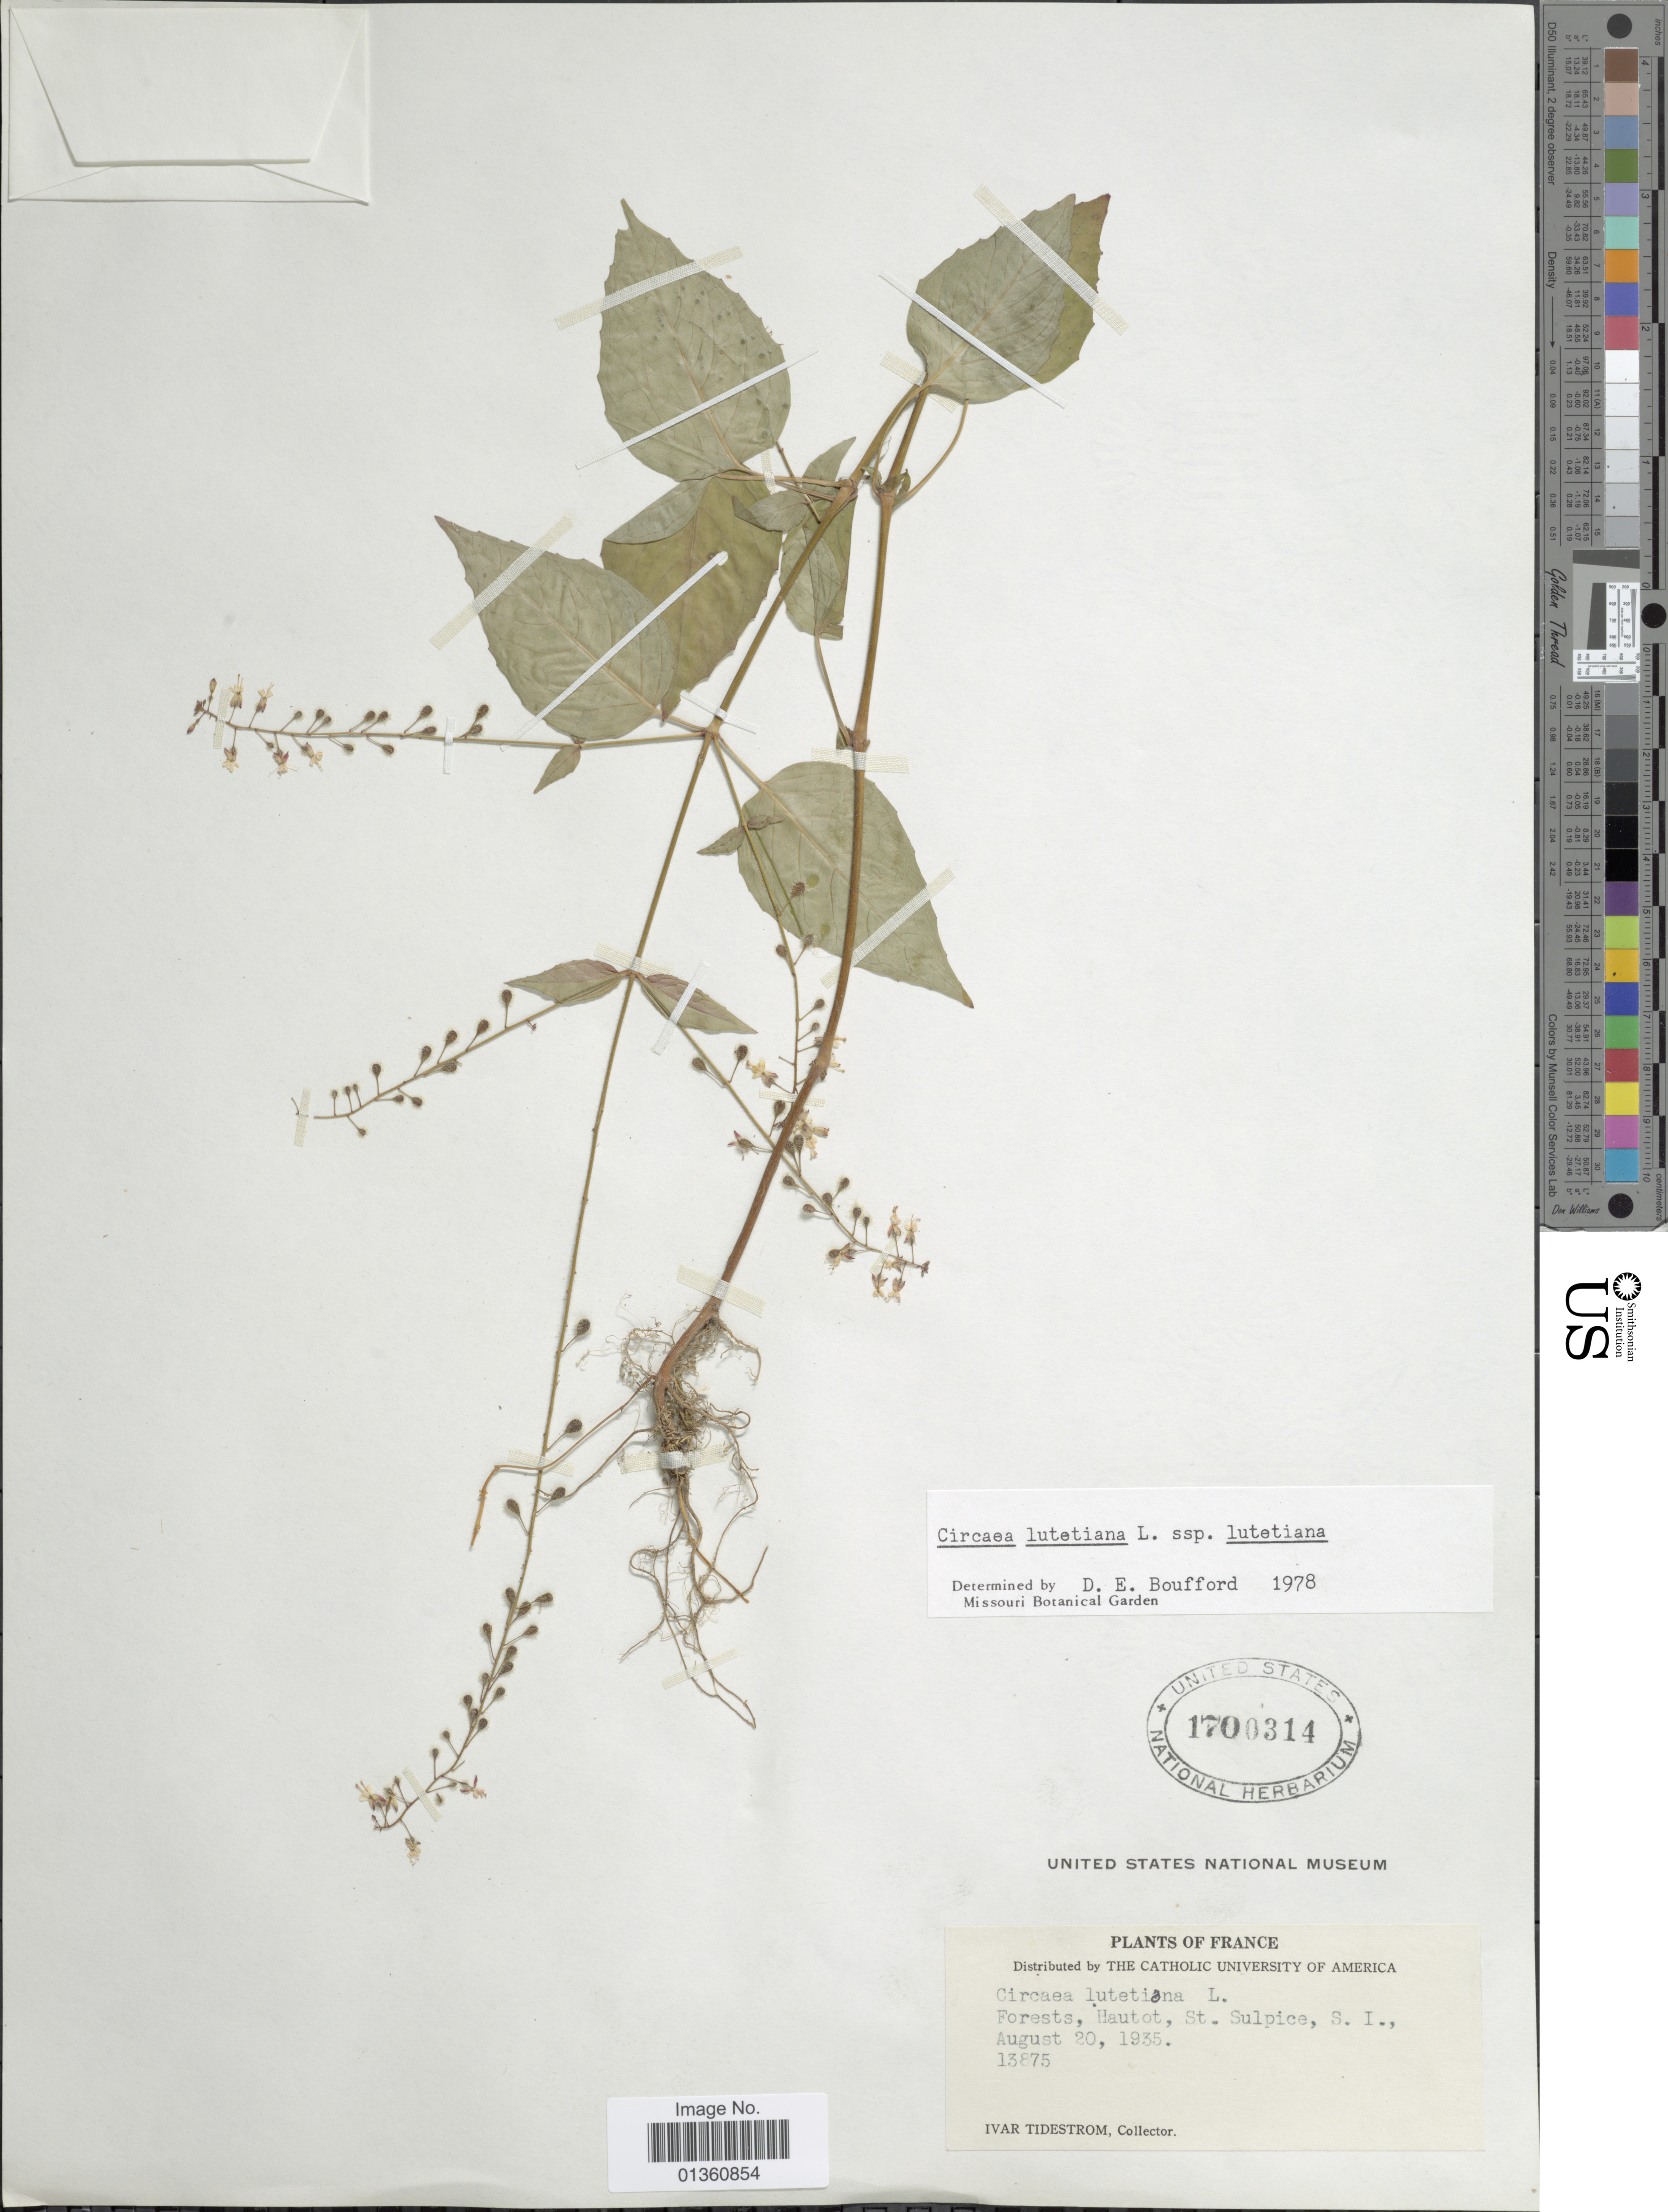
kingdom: Plantae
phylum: Tracheophyta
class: Magnoliopsida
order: Myrtales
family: Onagraceae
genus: Circaea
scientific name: Circaea lutetiana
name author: L.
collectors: I. F. Tidestrom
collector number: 13875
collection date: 1935-08-20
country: France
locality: Forests, Hautot, St. Sulpice, S. I.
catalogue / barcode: US 1700314